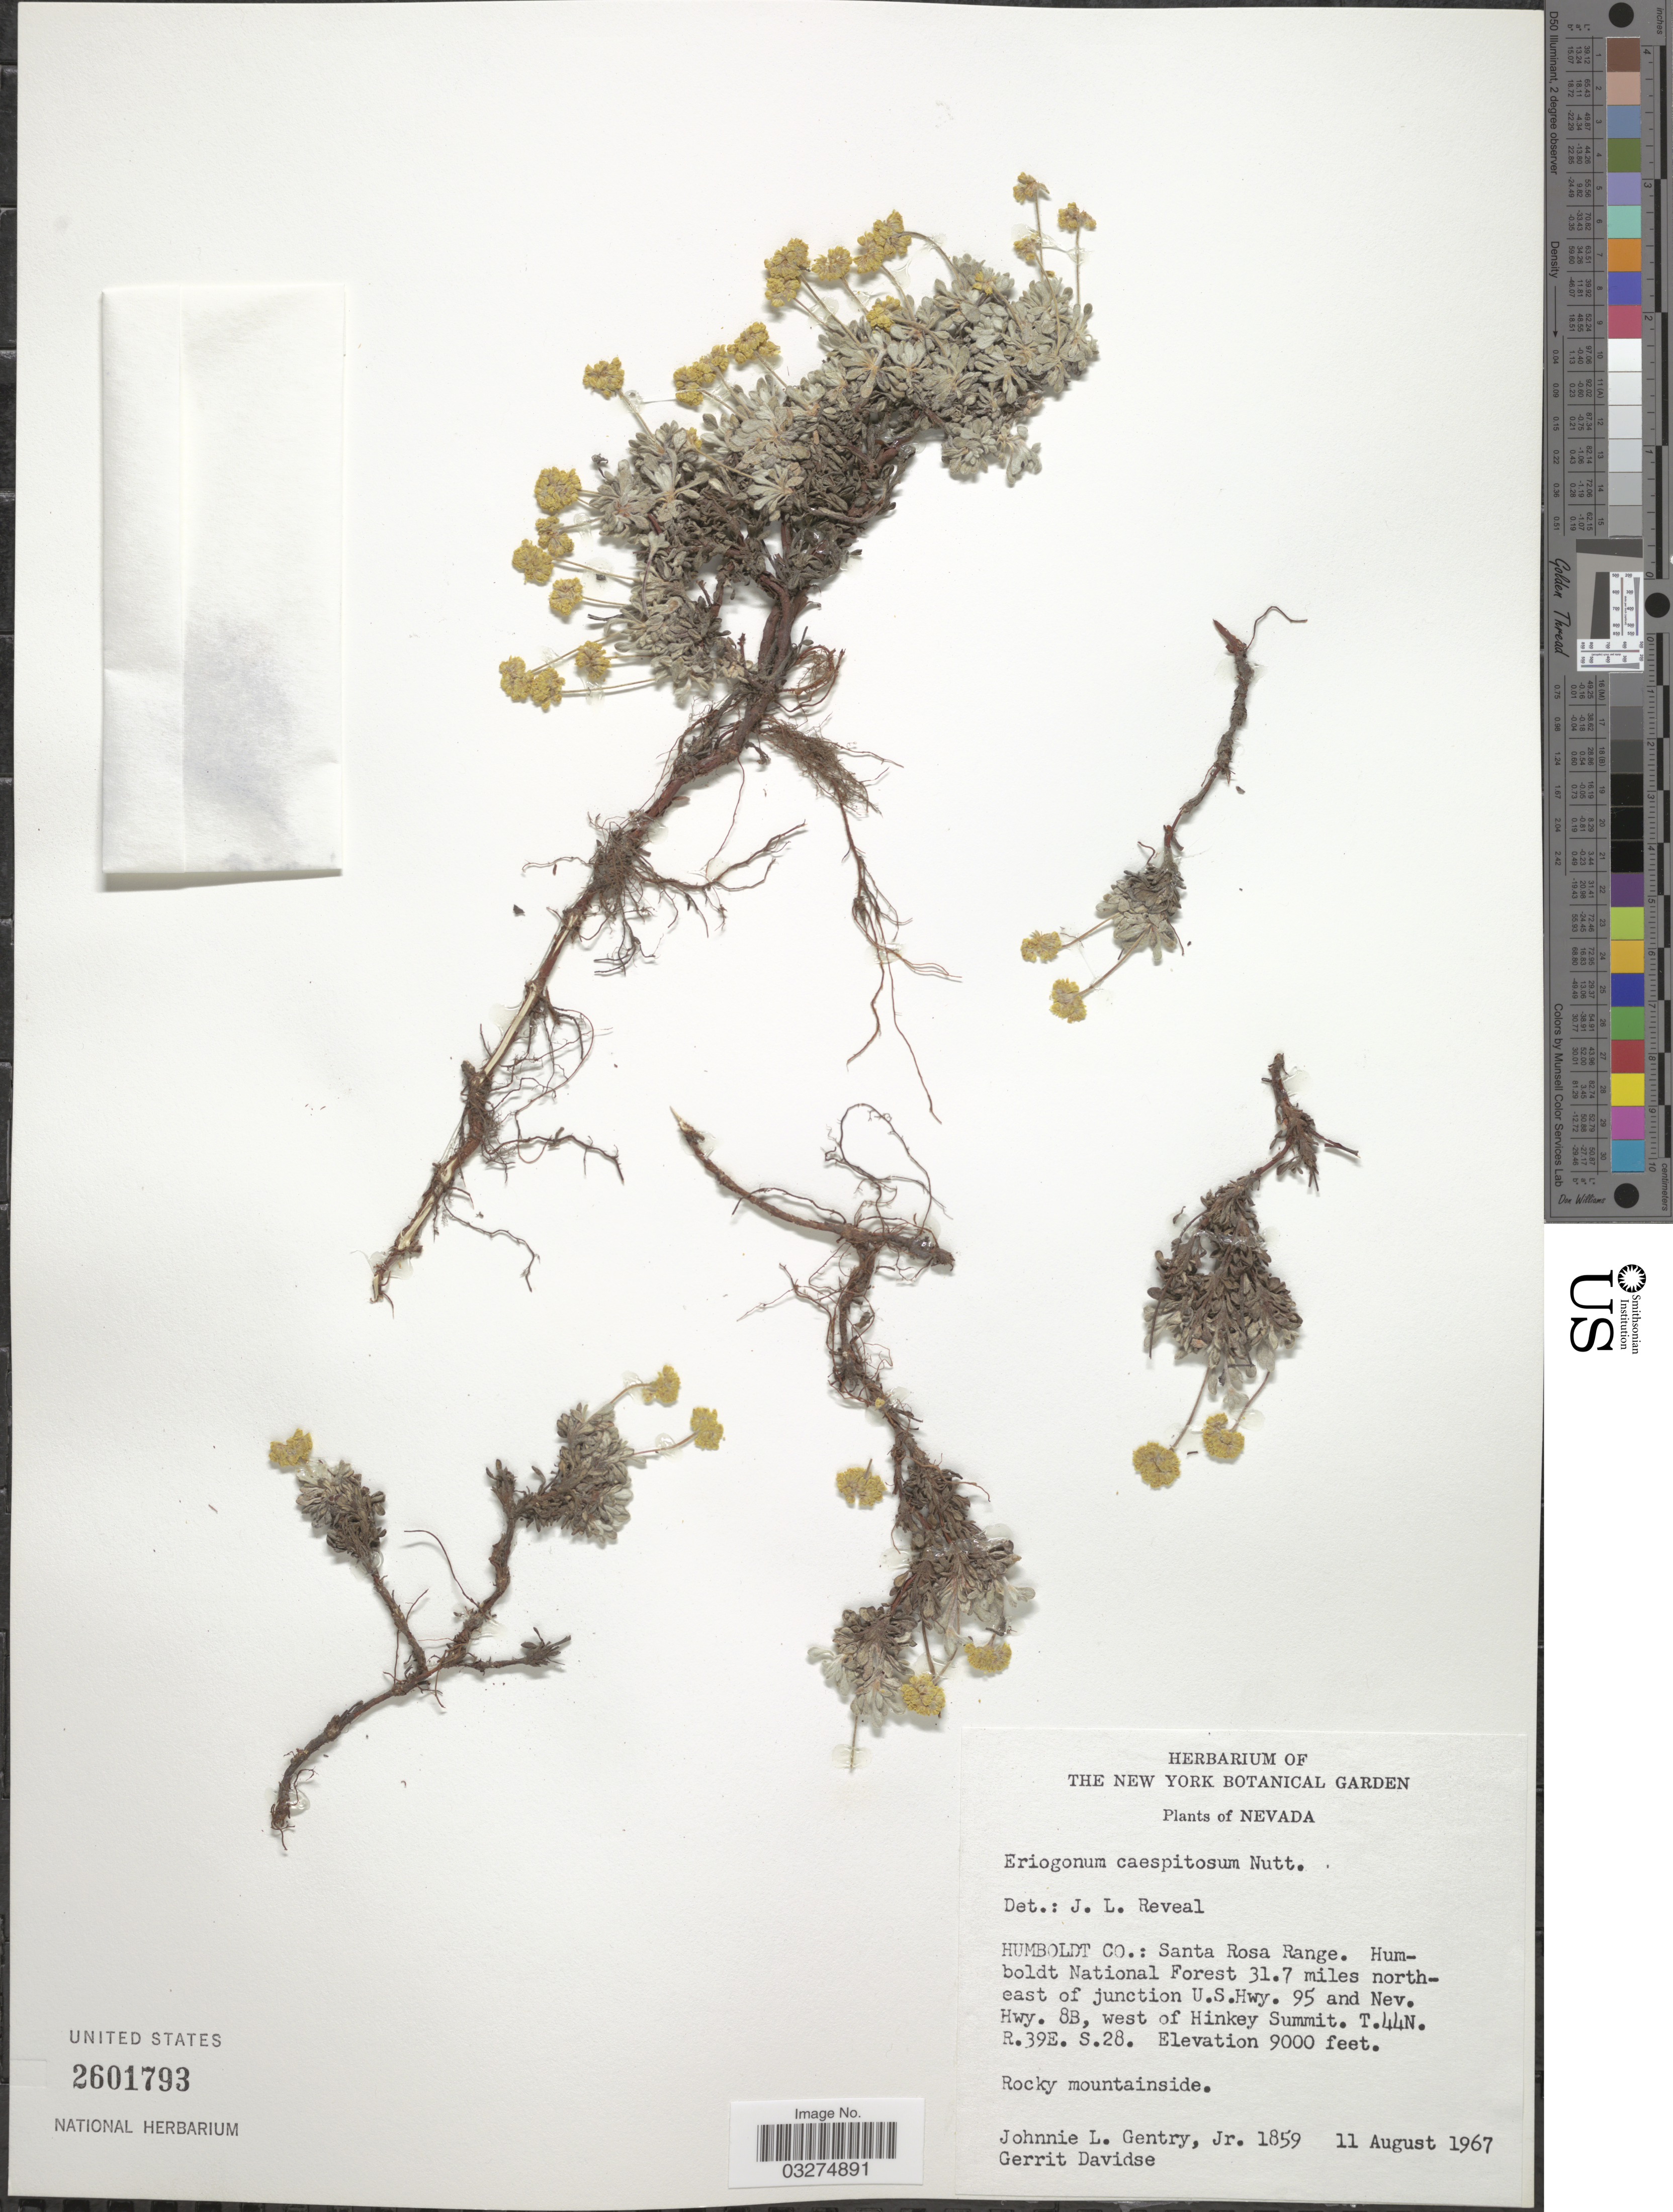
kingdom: Plantae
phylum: Tracheophyta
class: Magnoliopsida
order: Caryophyllales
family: Polygonaceae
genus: Eriogonum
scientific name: Eriogonum caespitosum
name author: Nutt.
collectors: J. L. Gentry & G. Davidse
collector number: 1859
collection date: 1967-08-11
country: United States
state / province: Nevada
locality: Humboldt Co.: Santa Rosa Range. Humboldt National Forest 31.7 miles north-east of junction U.S.Hwy. 95 and Nev. Hwy. 8B, west of Hinkey Summit. T.44N. R.39E. S.28. Rocky mountainside.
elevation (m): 2743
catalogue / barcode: US 2601793